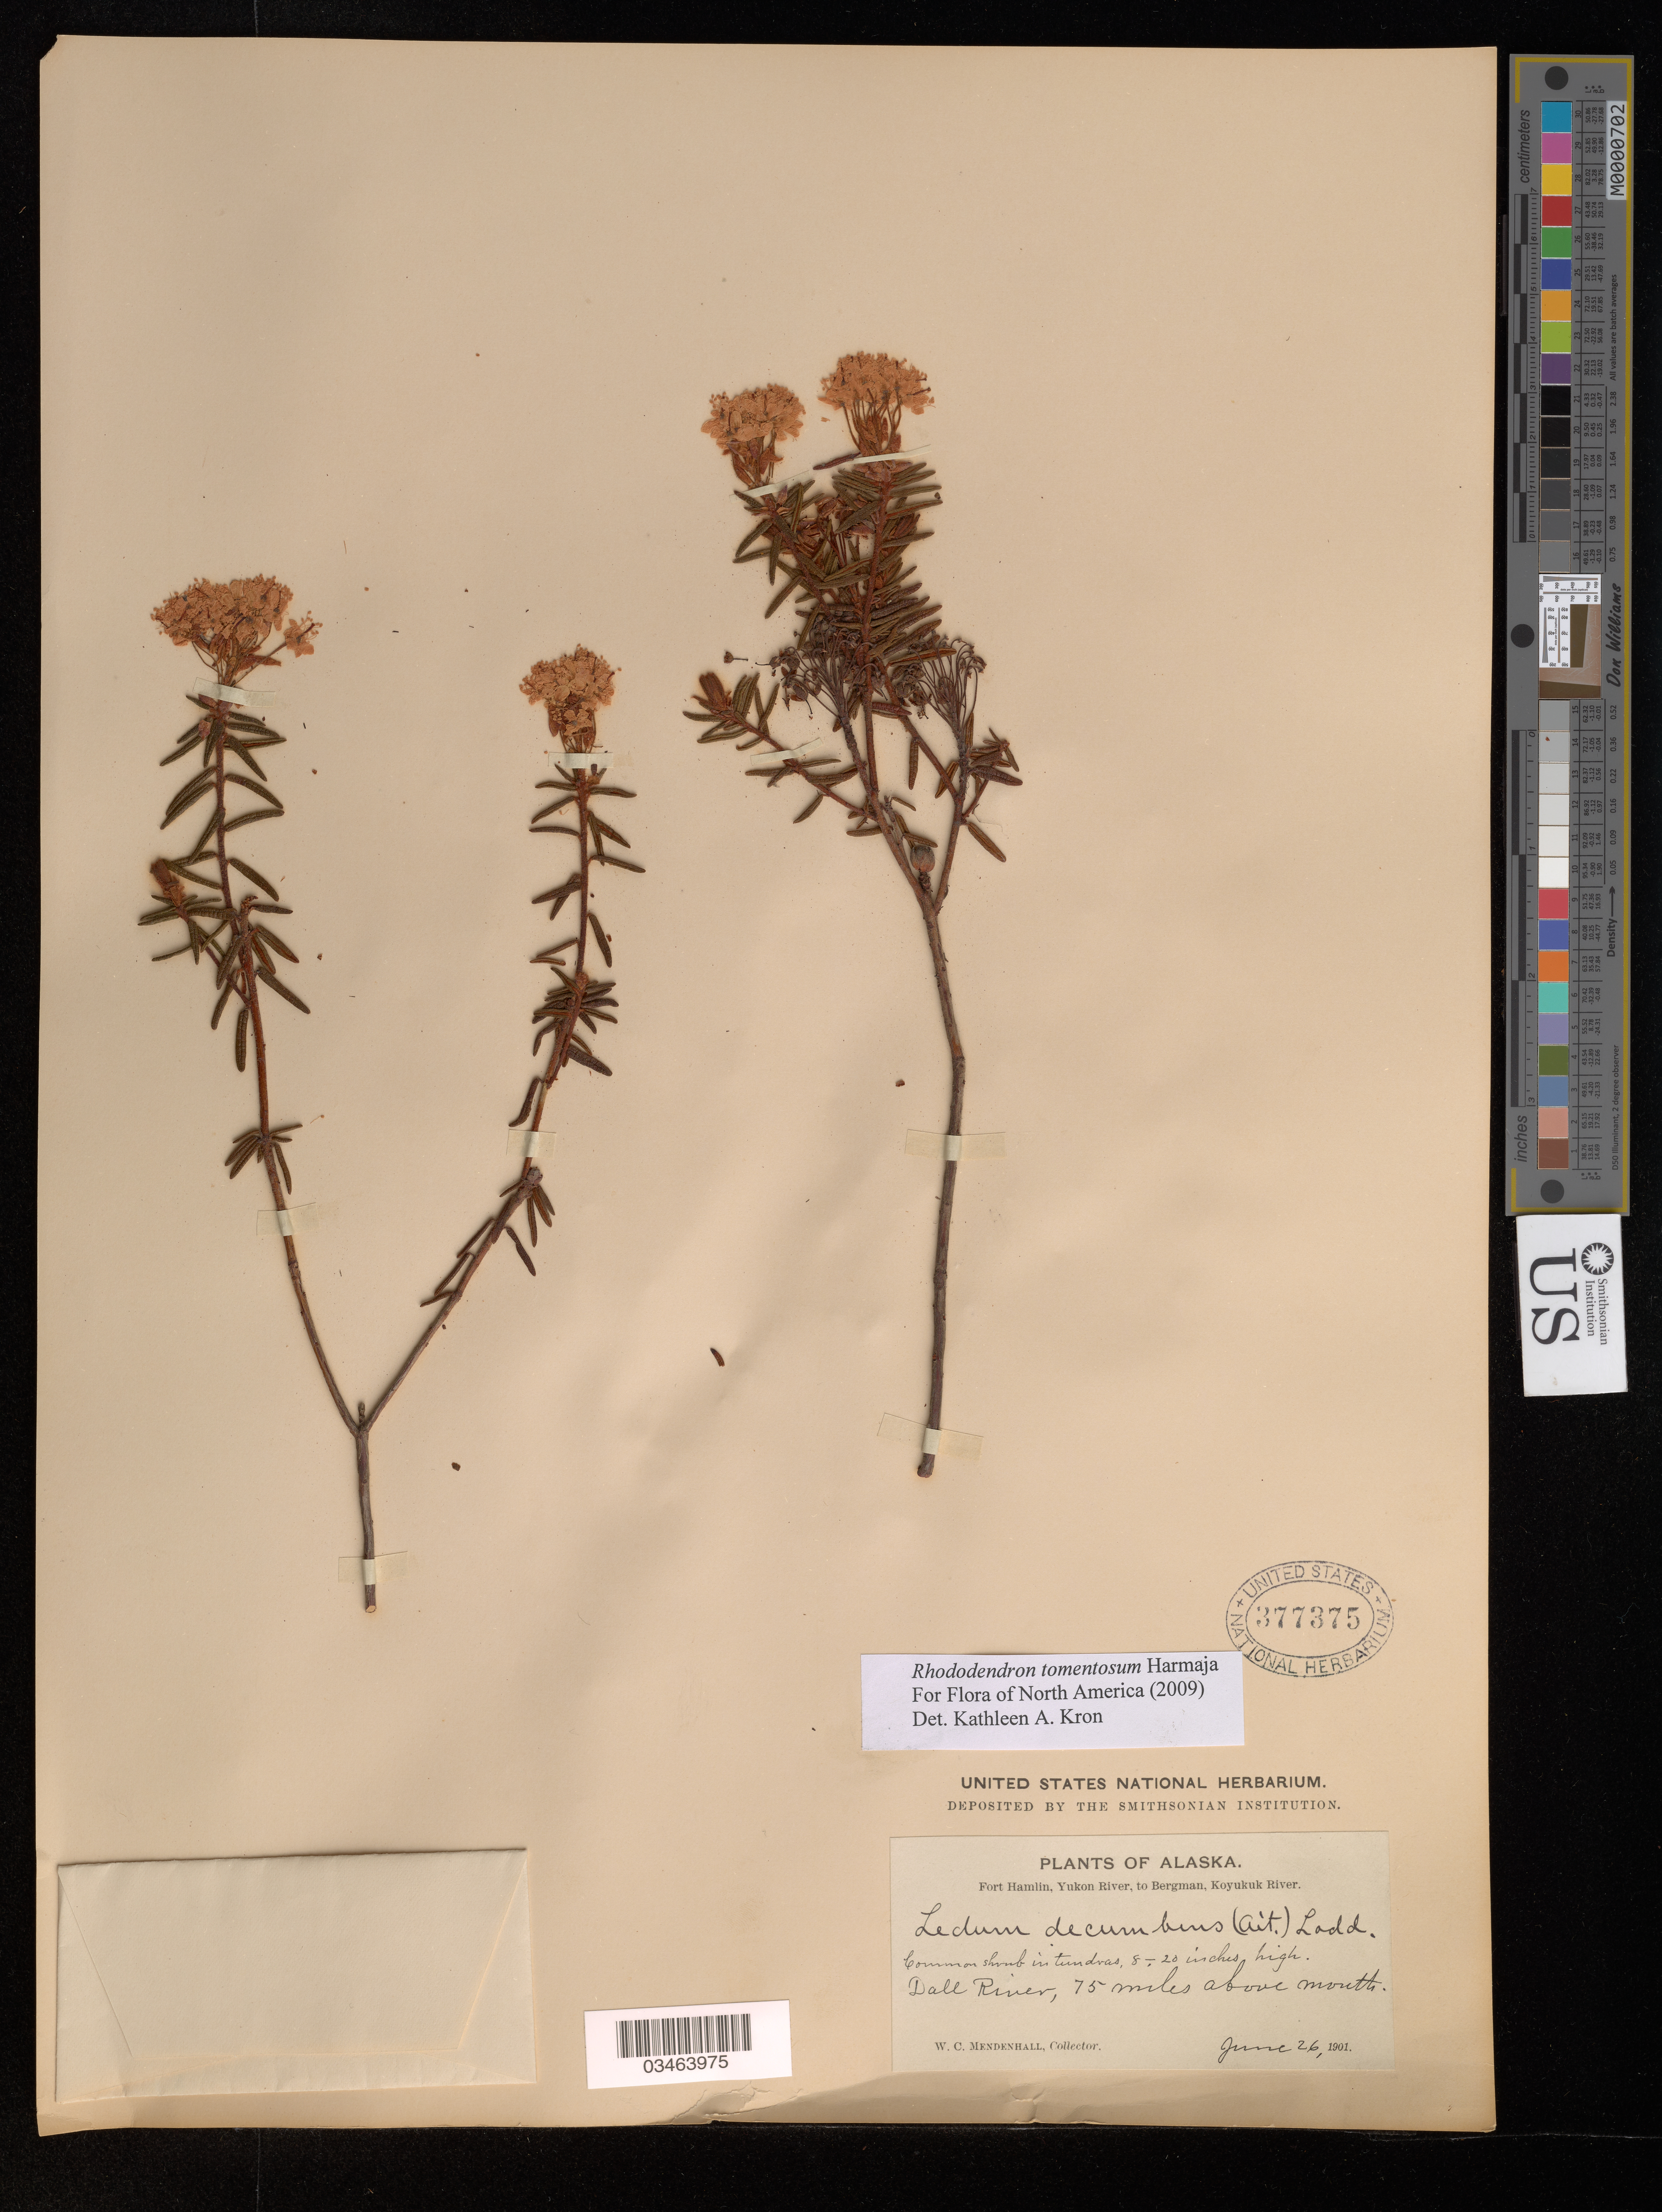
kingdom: Plantae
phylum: Tracheophyta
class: Magnoliopsida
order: Ericales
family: Ericaceae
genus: Rhododendron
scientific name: Rhododendron tomentosum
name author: Harmaja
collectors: W. Mendenhall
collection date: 1901-06-26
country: United States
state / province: Alaska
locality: Fort Hamlin, Yukon River, to Bergman, Koyukuk River. Dall River, 75 miles above mouth.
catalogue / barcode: US 377375